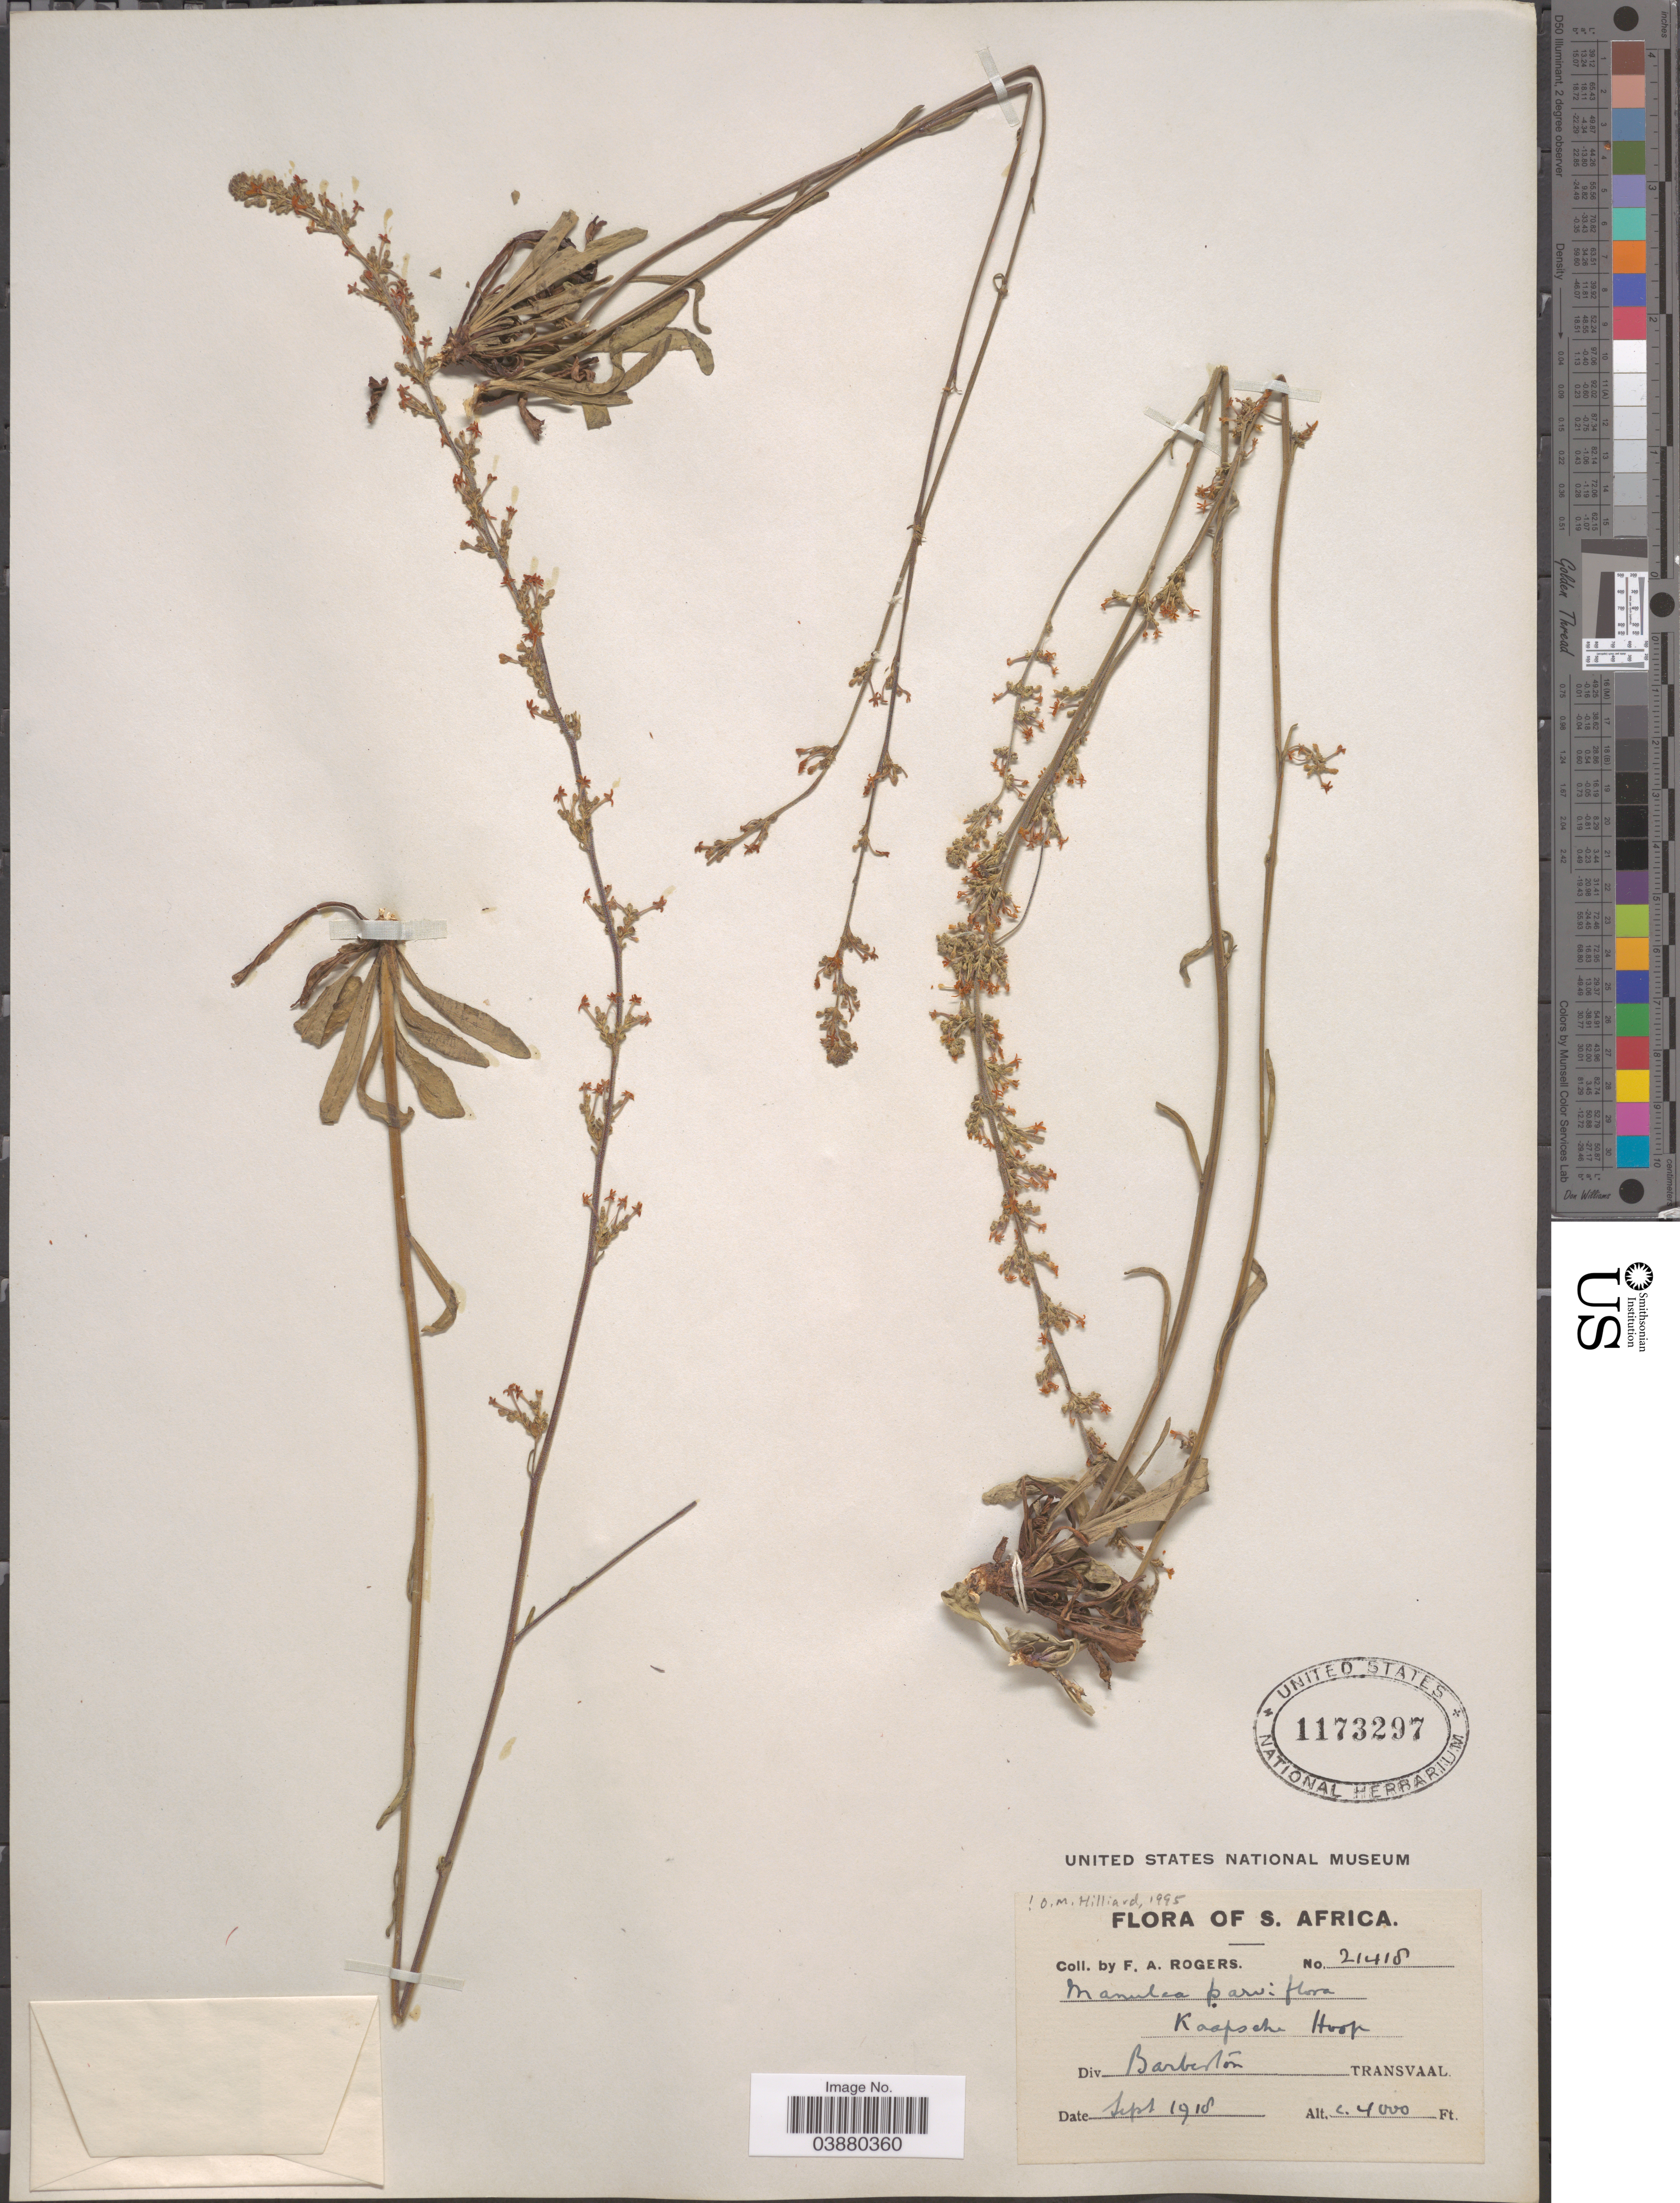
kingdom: Plantae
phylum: Tracheophyta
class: Magnoliopsida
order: Lamiales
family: Scrophulariaceae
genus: Manulea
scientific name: Manulea parviflora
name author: Benth.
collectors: F. A. Rogers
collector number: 21418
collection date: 1918-09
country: South Africa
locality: Kaapsche Hoop. Div Barberton, Transvaal.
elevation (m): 1219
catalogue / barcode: US 1173297